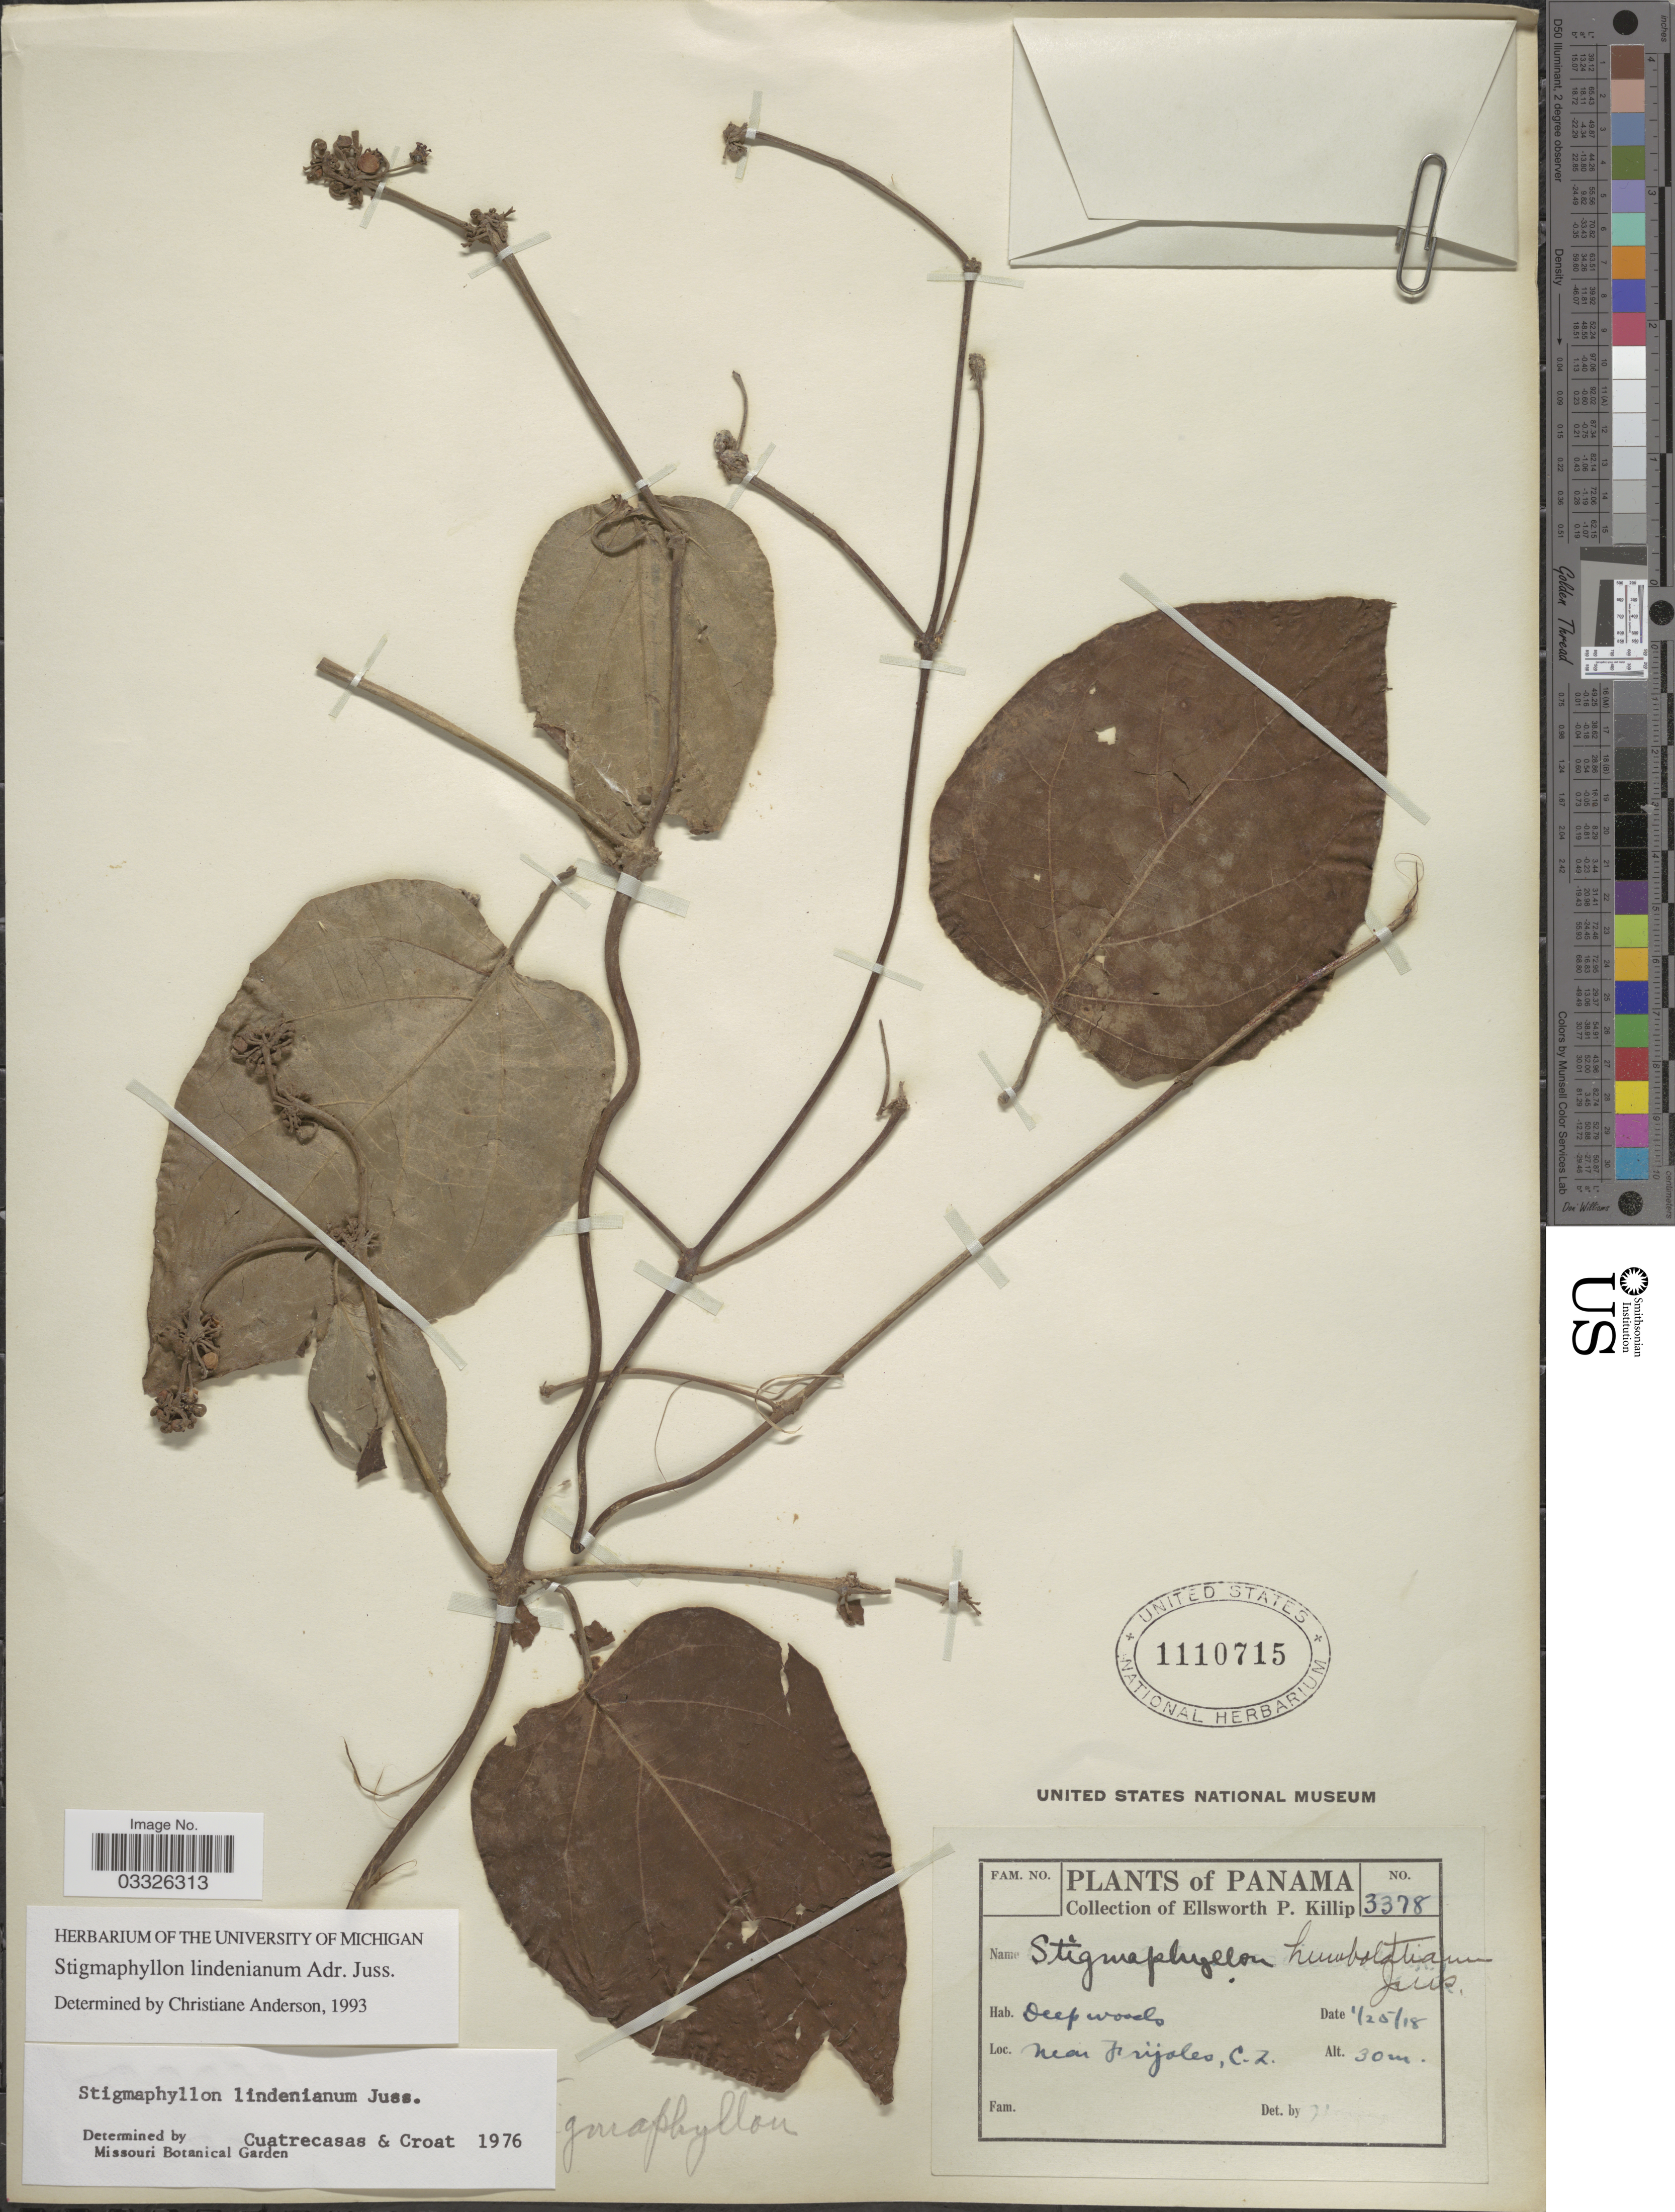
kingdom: Plantae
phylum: Tracheophyta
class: Magnoliopsida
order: Malpighiales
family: Malpighiaceae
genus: Stigmaphyllon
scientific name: Stigmaphyllon lindenianum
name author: A. Juss.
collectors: E. P. Killip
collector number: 3378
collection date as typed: Transcribed d/m/y: 25/1/18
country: Panama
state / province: Colón / Panamá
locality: Near Frijoles, C.Z.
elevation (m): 30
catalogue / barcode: US 1110715